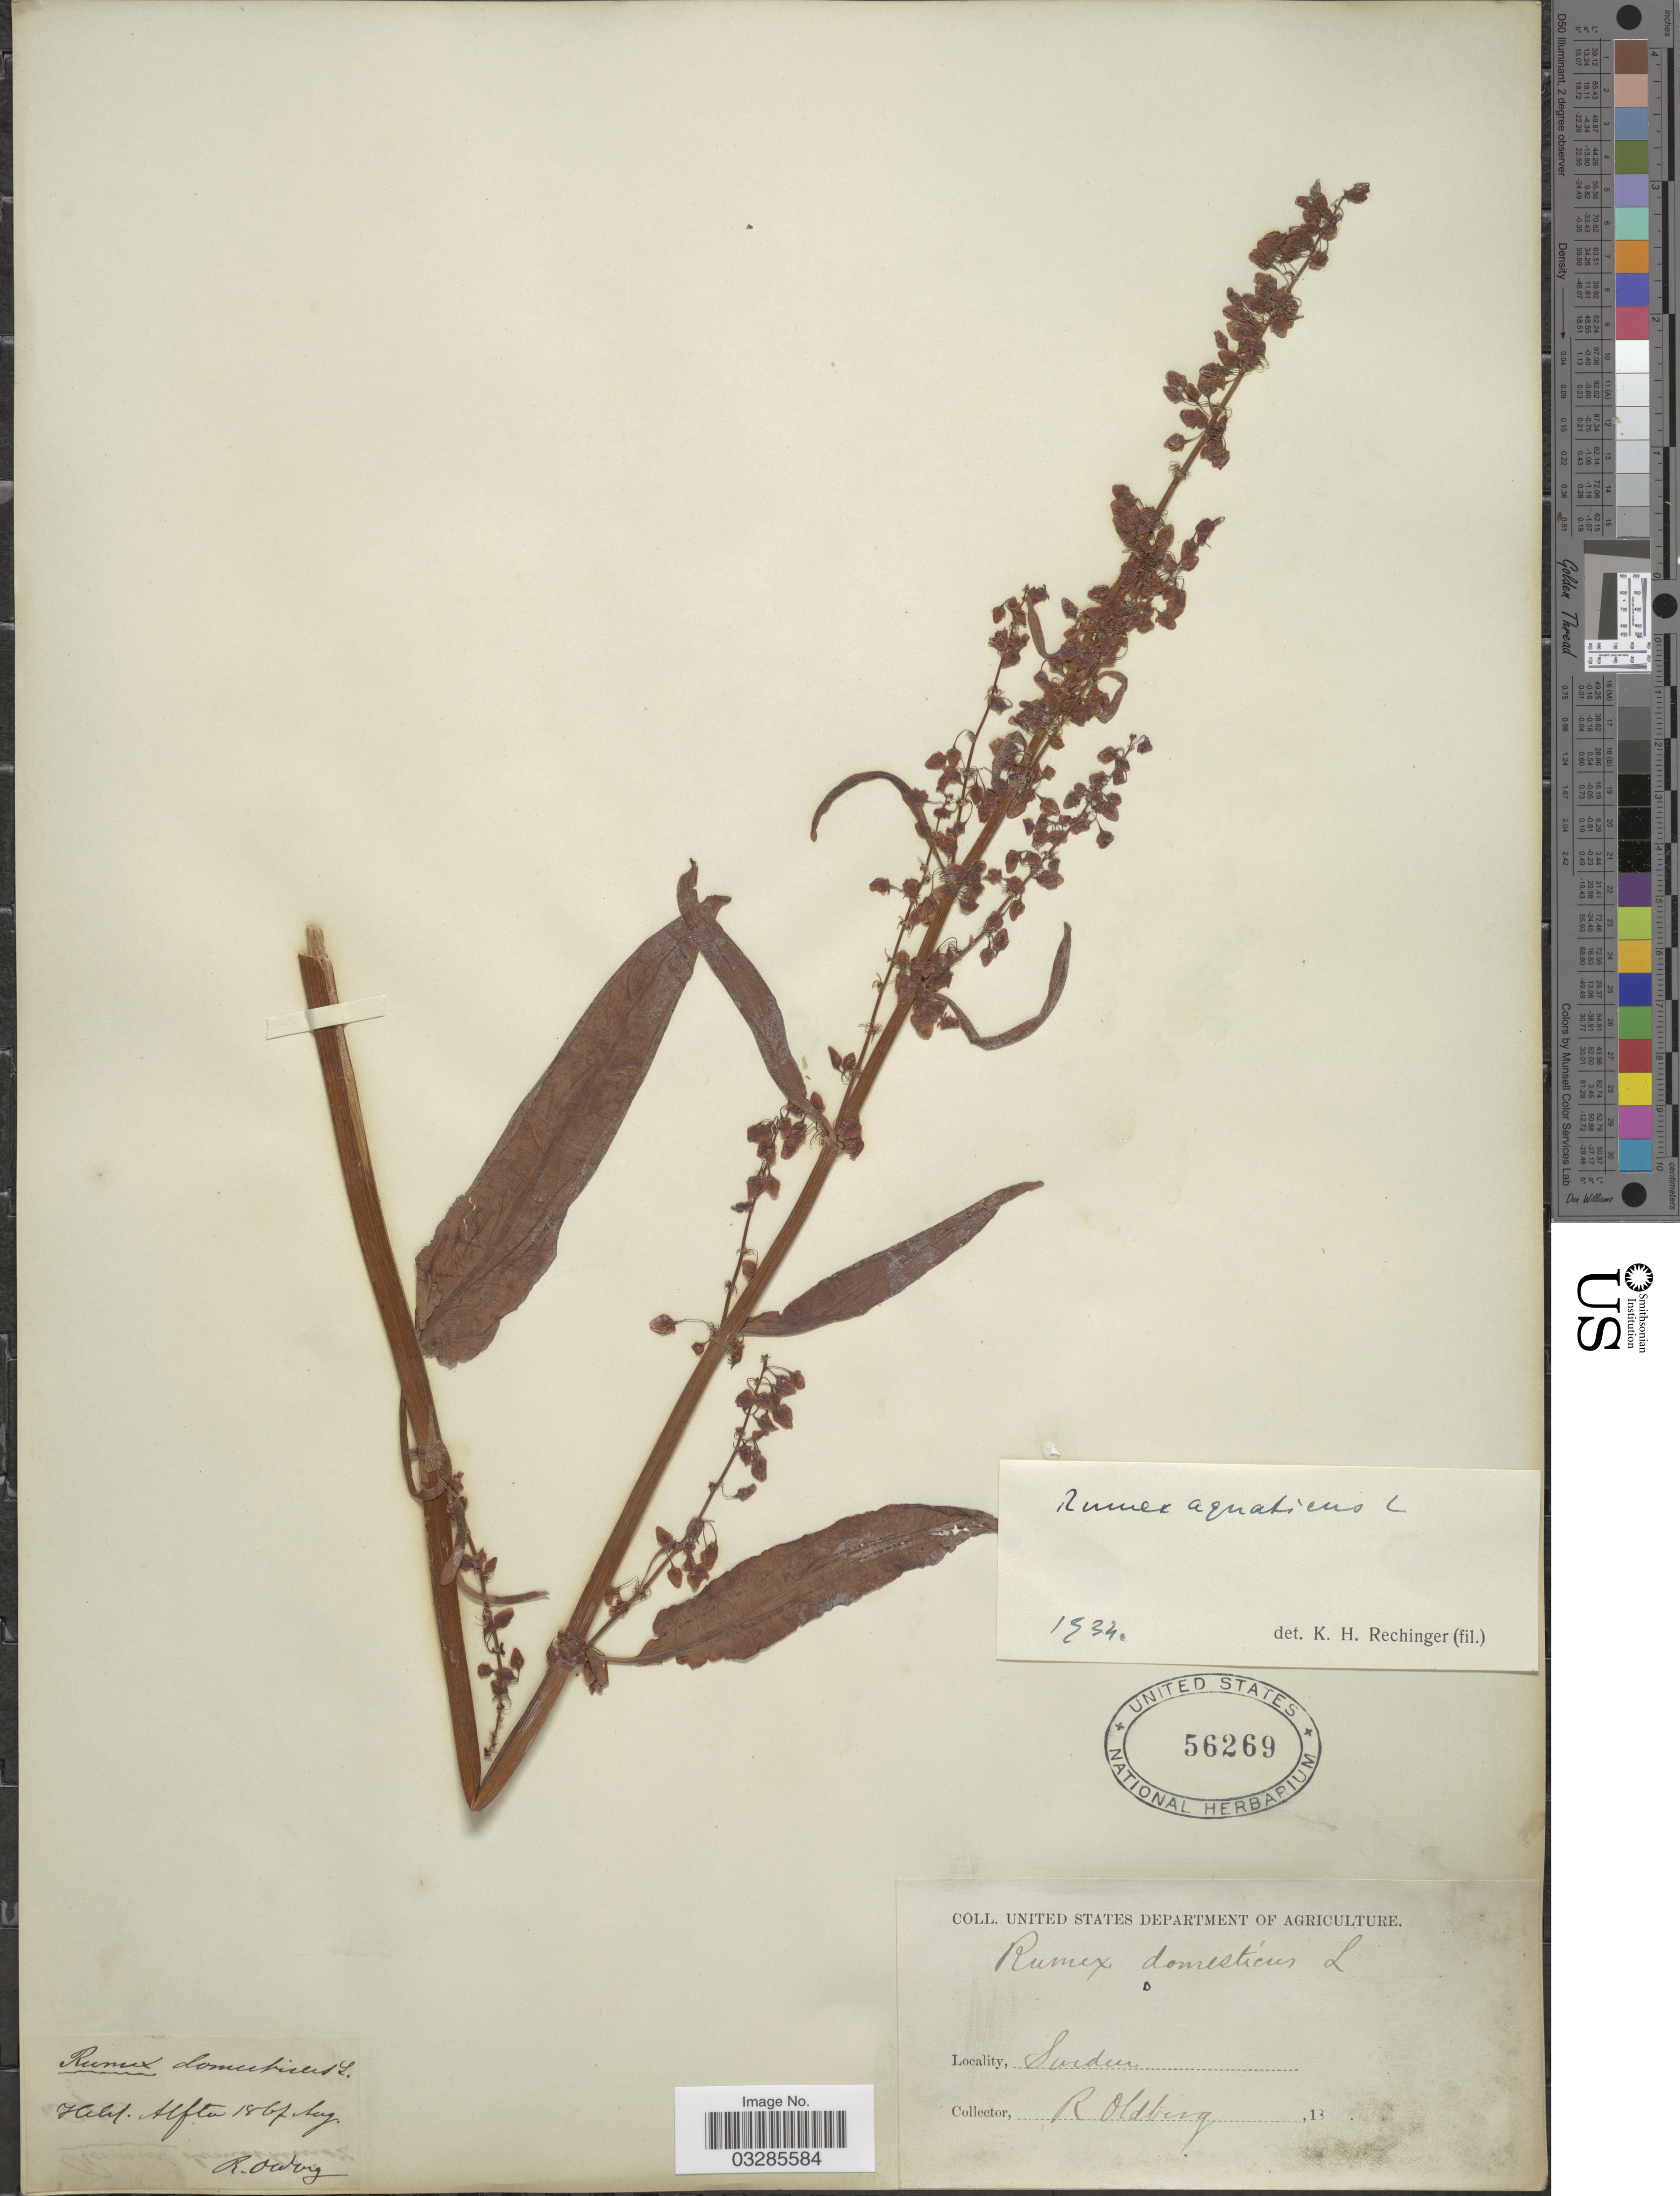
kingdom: Plantae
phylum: Tracheophyta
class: Magnoliopsida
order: Caryophyllales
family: Polygonaceae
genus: Rumex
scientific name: Rumex aquaticus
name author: L.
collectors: R. Oldberg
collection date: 1867-08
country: Sweden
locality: Helef. Alfta.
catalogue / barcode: US 56269